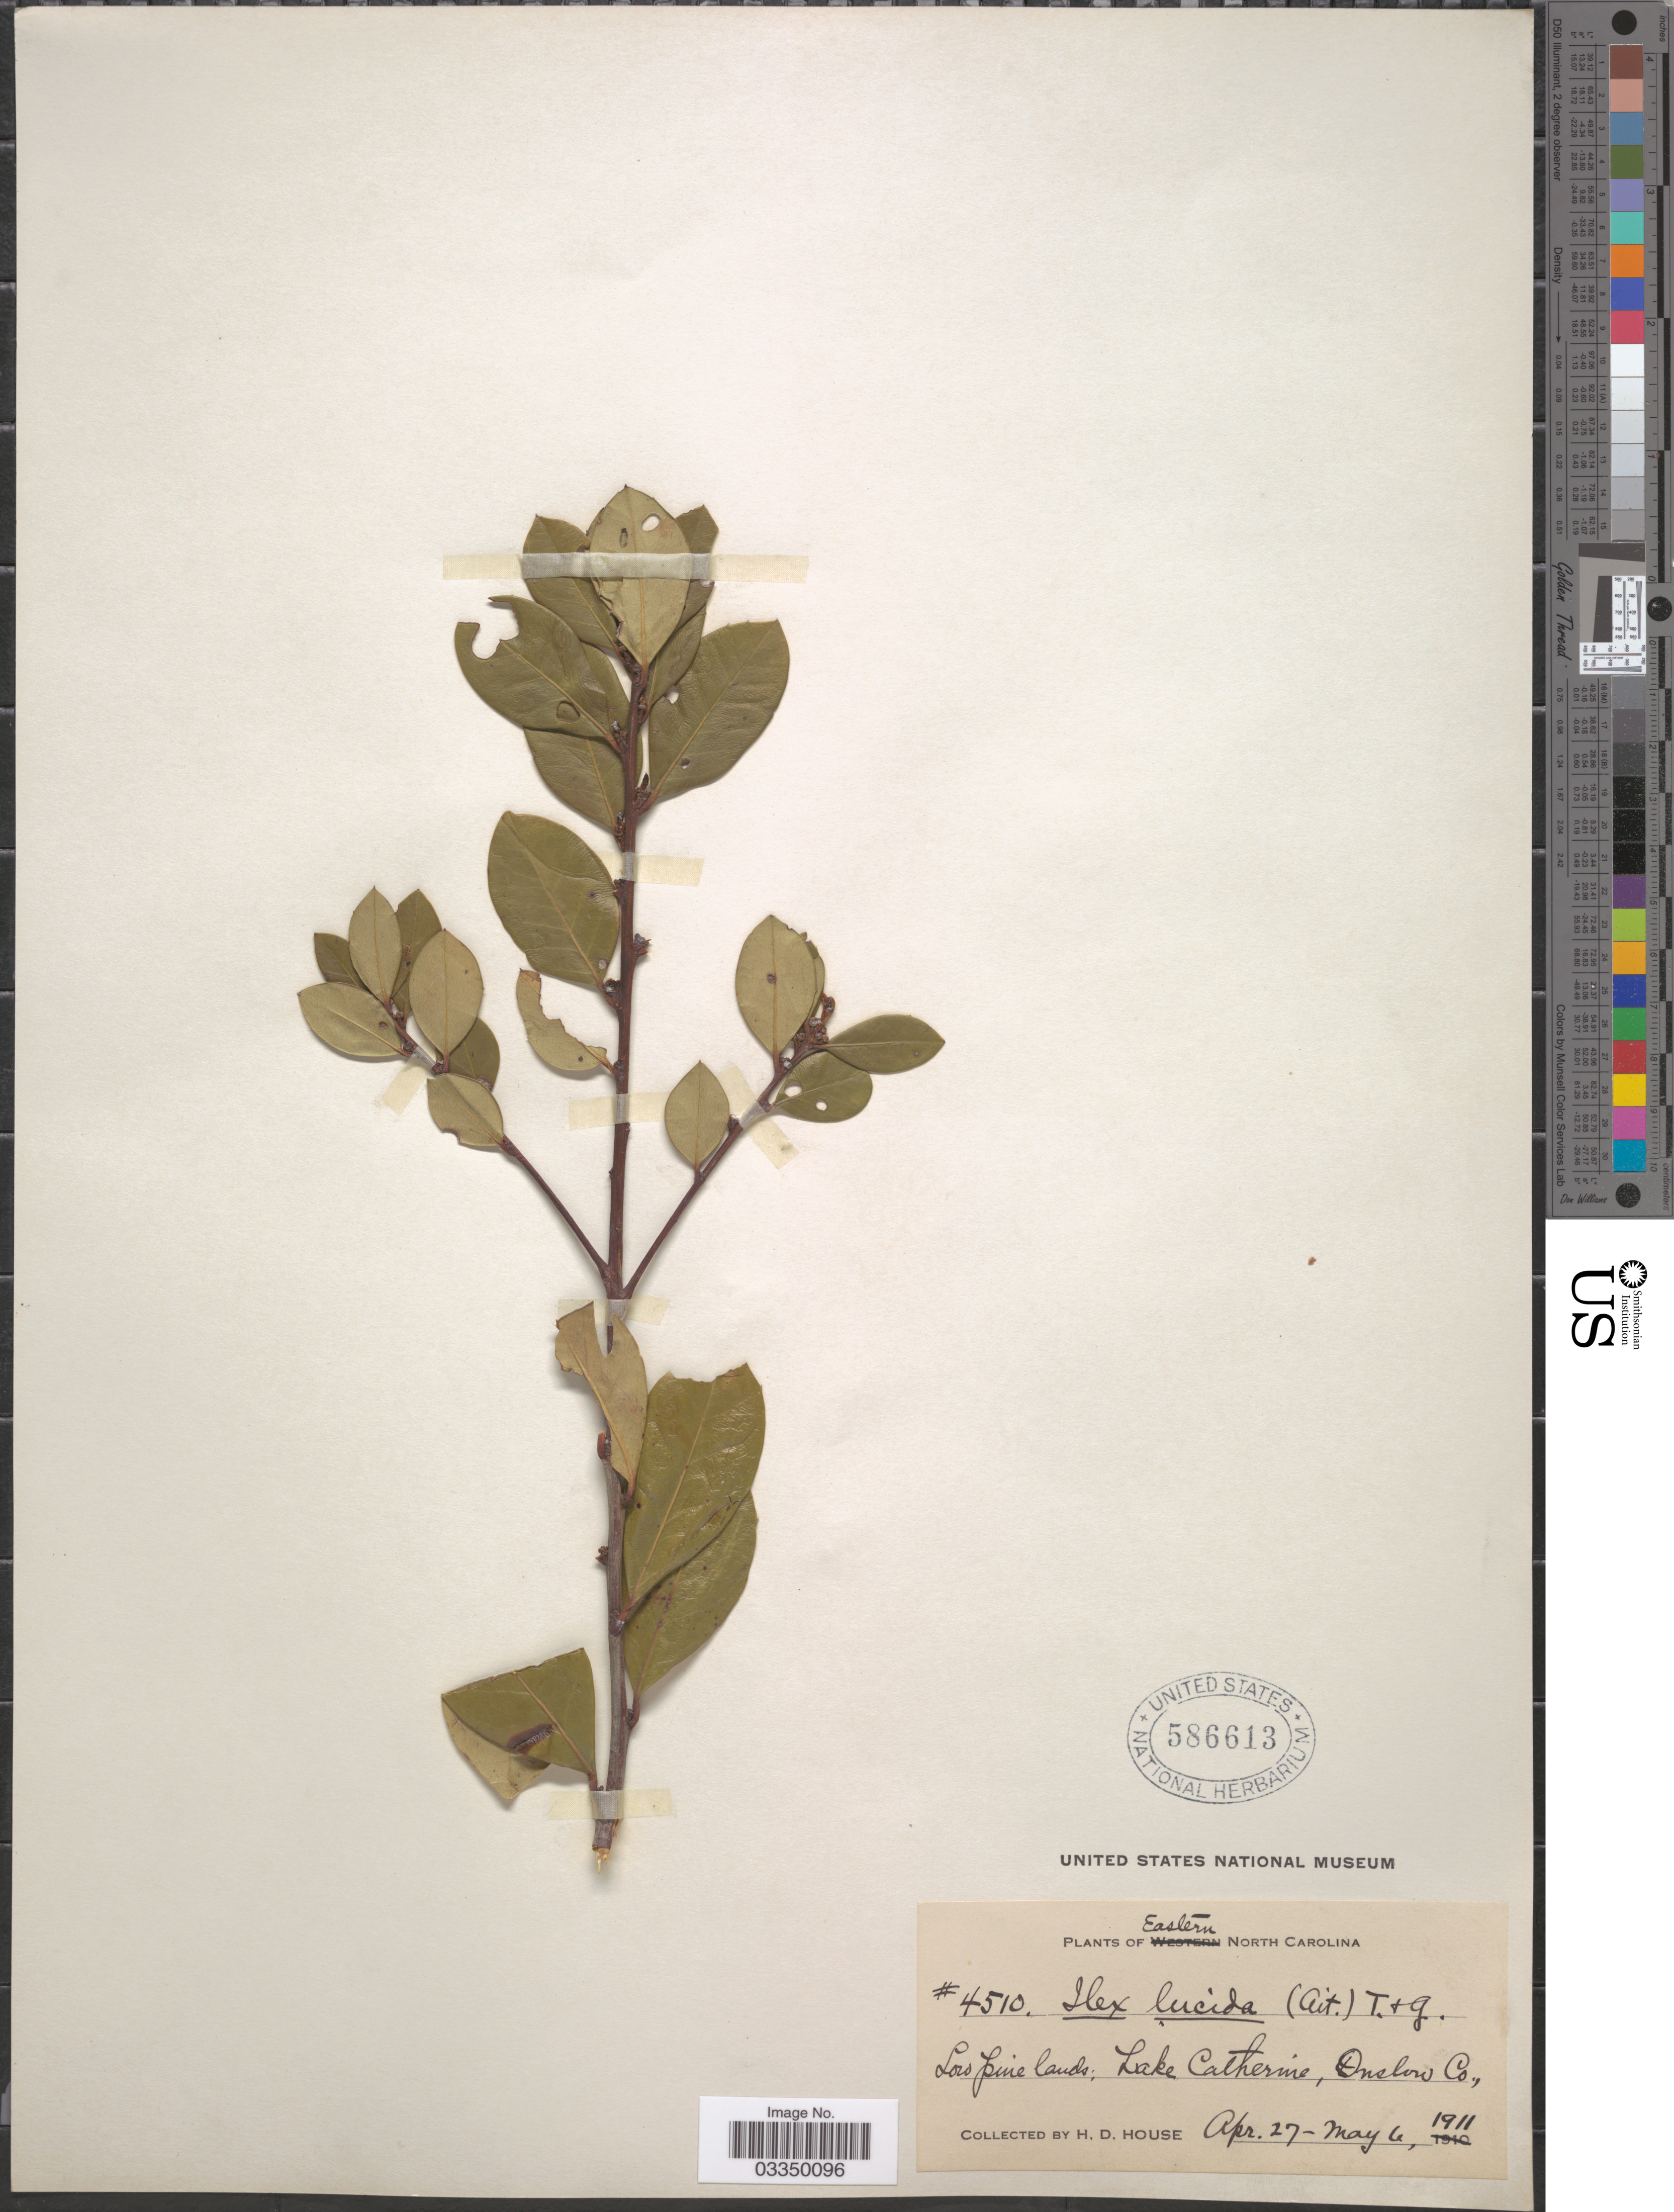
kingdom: Plantae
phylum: Tracheophyta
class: Magnoliopsida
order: Aquifoliales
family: Aquifoliaceae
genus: Ilex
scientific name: Ilex lucida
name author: Torr. & A. Gray ex S. Watson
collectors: H. D. House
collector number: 4510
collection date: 1911-04-27/1911-05-06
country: United States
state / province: North Carolina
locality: Eastern North Carolina. Low pine lands, Lake Catherine, Onslow Co.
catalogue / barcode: US 586613